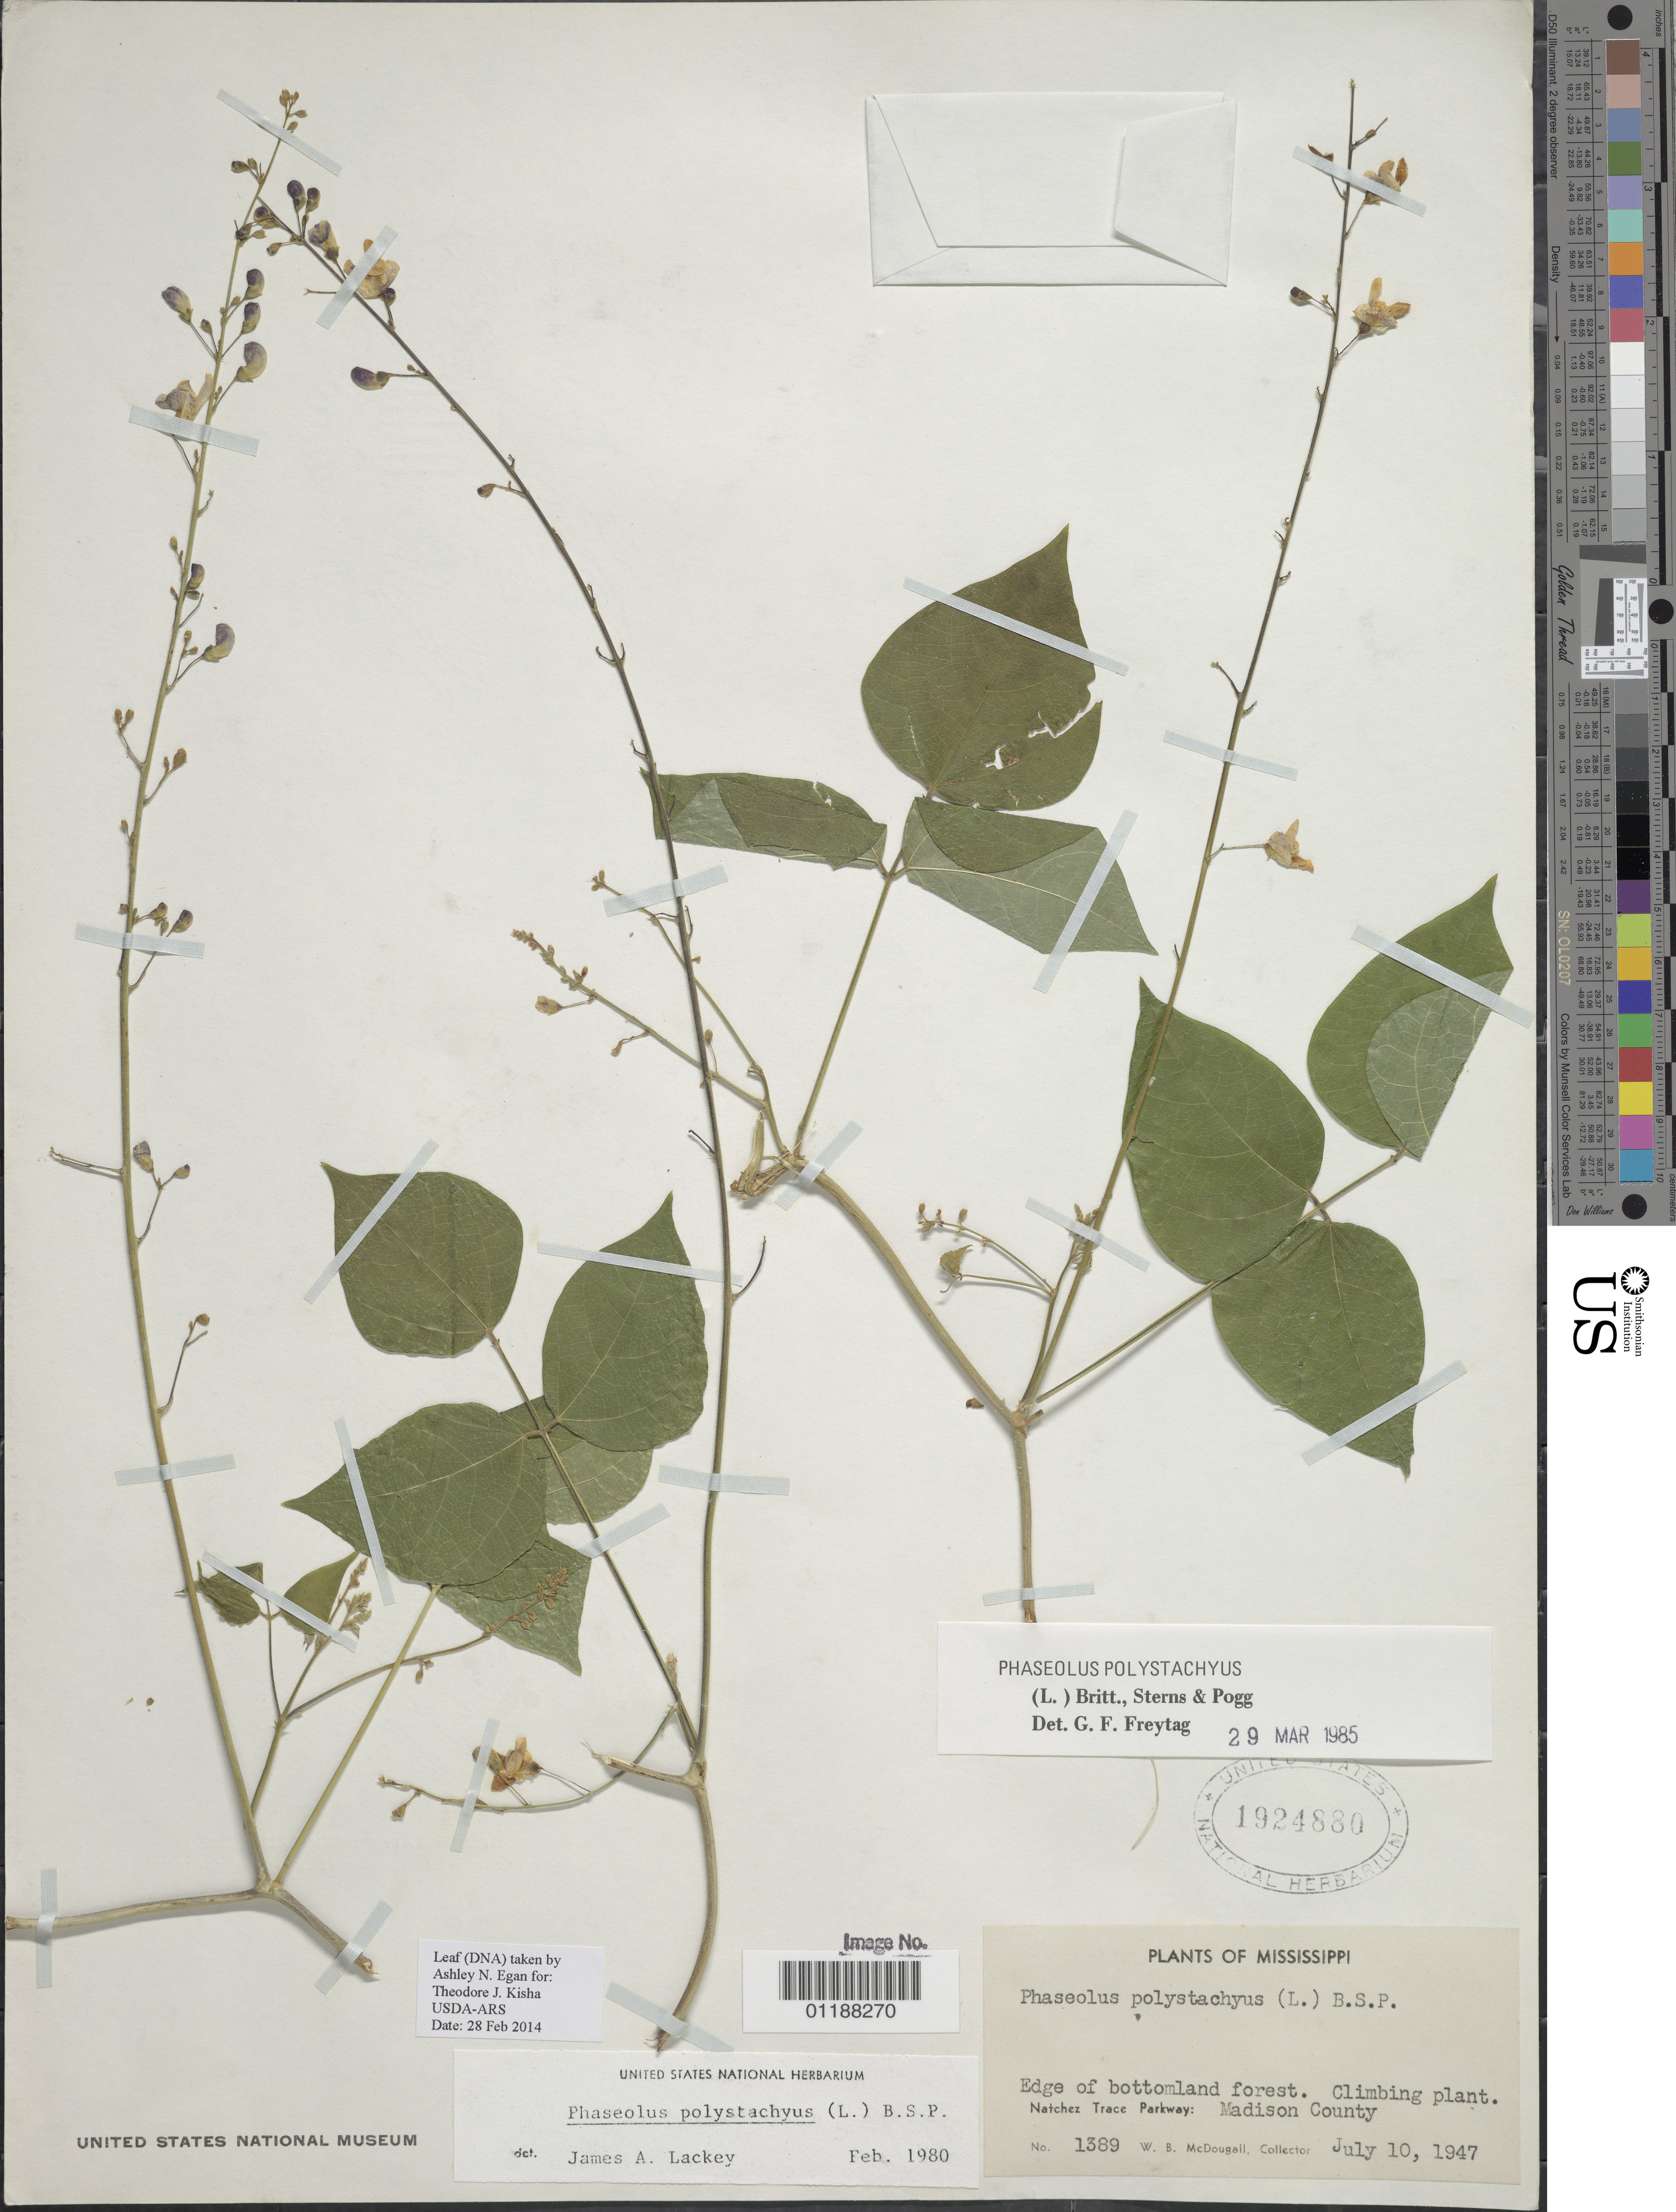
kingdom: Plantae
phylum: Tracheophyta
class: Magnoliopsida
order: Fabales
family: Fabaceae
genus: Phaseolus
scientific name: Phaseolus polystachios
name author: (L.) Britton, Stearns & Poggenb.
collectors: W. B. McDougall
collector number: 1389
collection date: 1947-07-10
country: United States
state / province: Mississippi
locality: Natchez Trace Parkway: Madison County.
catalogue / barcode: US 1924880